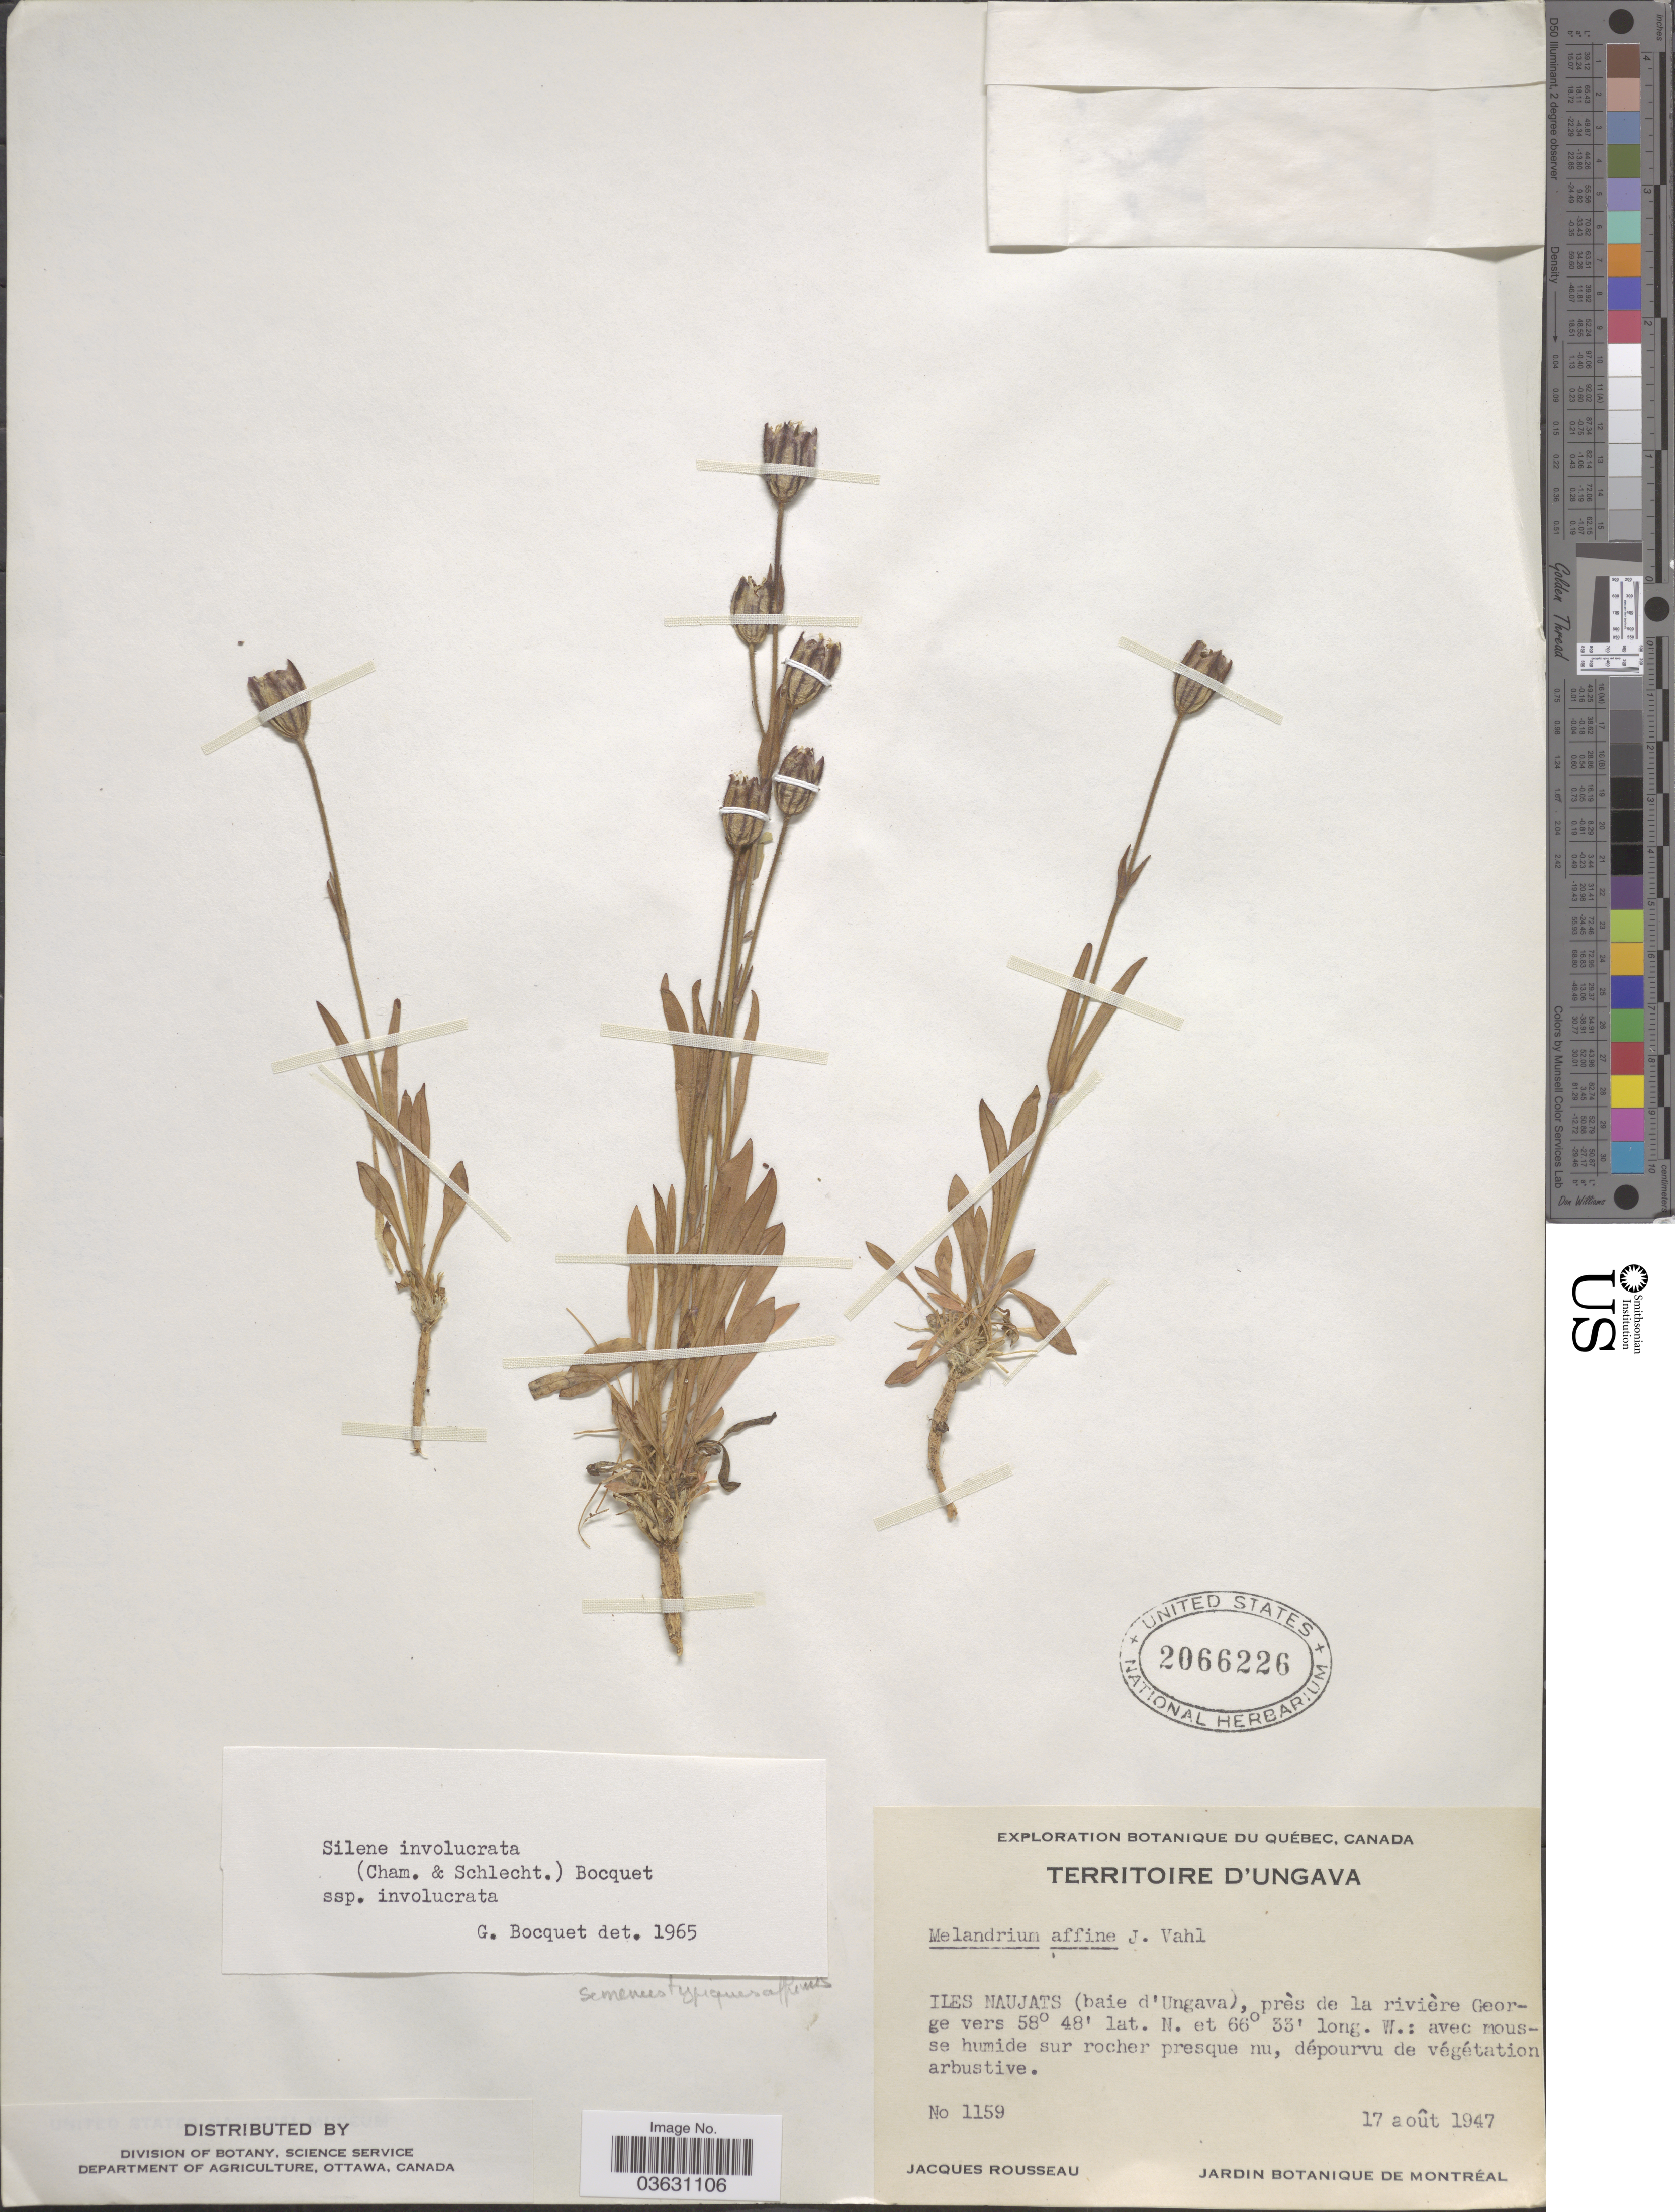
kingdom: Plantae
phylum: Tracheophyta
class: Magnoliopsida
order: Caryophyllales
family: Caryophyllaceae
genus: Silene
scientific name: Silene involucrata subsp. involucrata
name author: (Cham. & Schltdl.) Bocquet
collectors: J. Rousseau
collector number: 1159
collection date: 1947-08-17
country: Canada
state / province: Quebec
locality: Territoire d'Ungava. Iles Naujates (baie d'Ungava), près de la rivière George.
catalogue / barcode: US 2066226